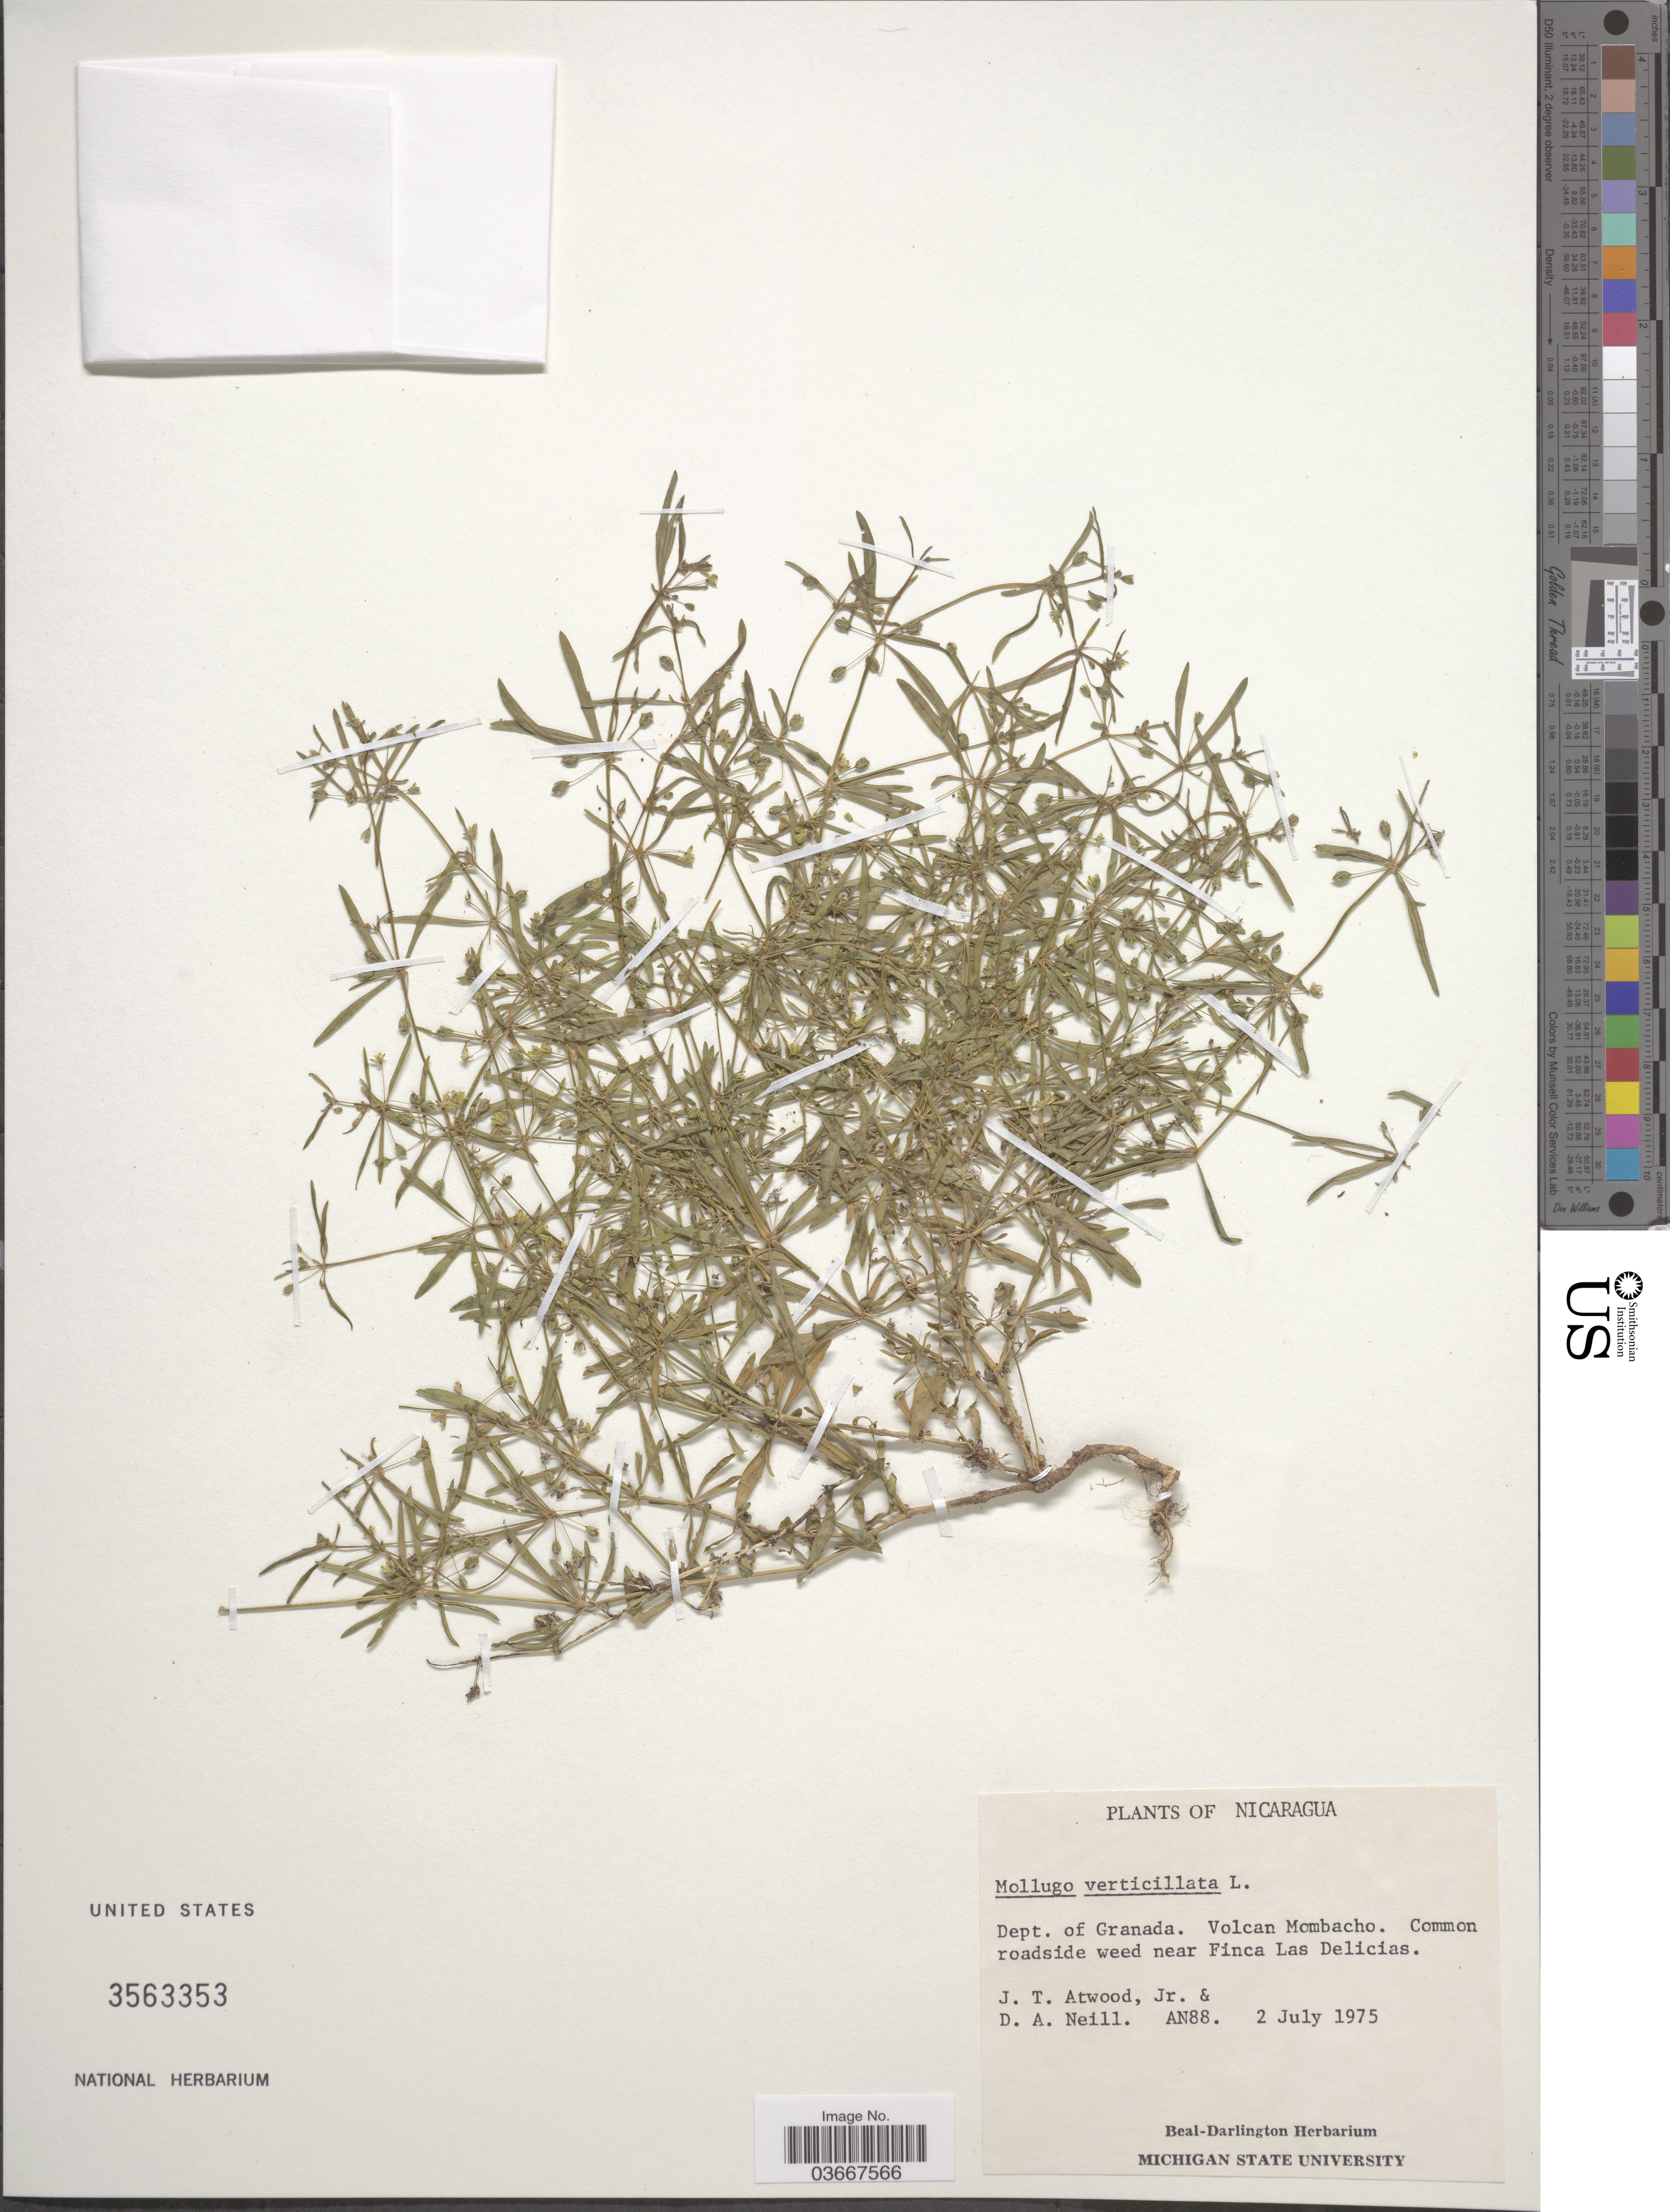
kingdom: Plantae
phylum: Tracheophyta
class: Magnoliopsida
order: Caryophyllales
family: Molluginaceae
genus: Mollugo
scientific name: Mollugo verticillata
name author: L.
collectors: J. Atwood & D. A. Neill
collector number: AN88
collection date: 1975-07-02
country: Nicaragua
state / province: Granada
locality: Dept. of Granada. Volcan Mombacho. Common roadside weed near Finca Las Delicias.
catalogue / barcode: US 3563353